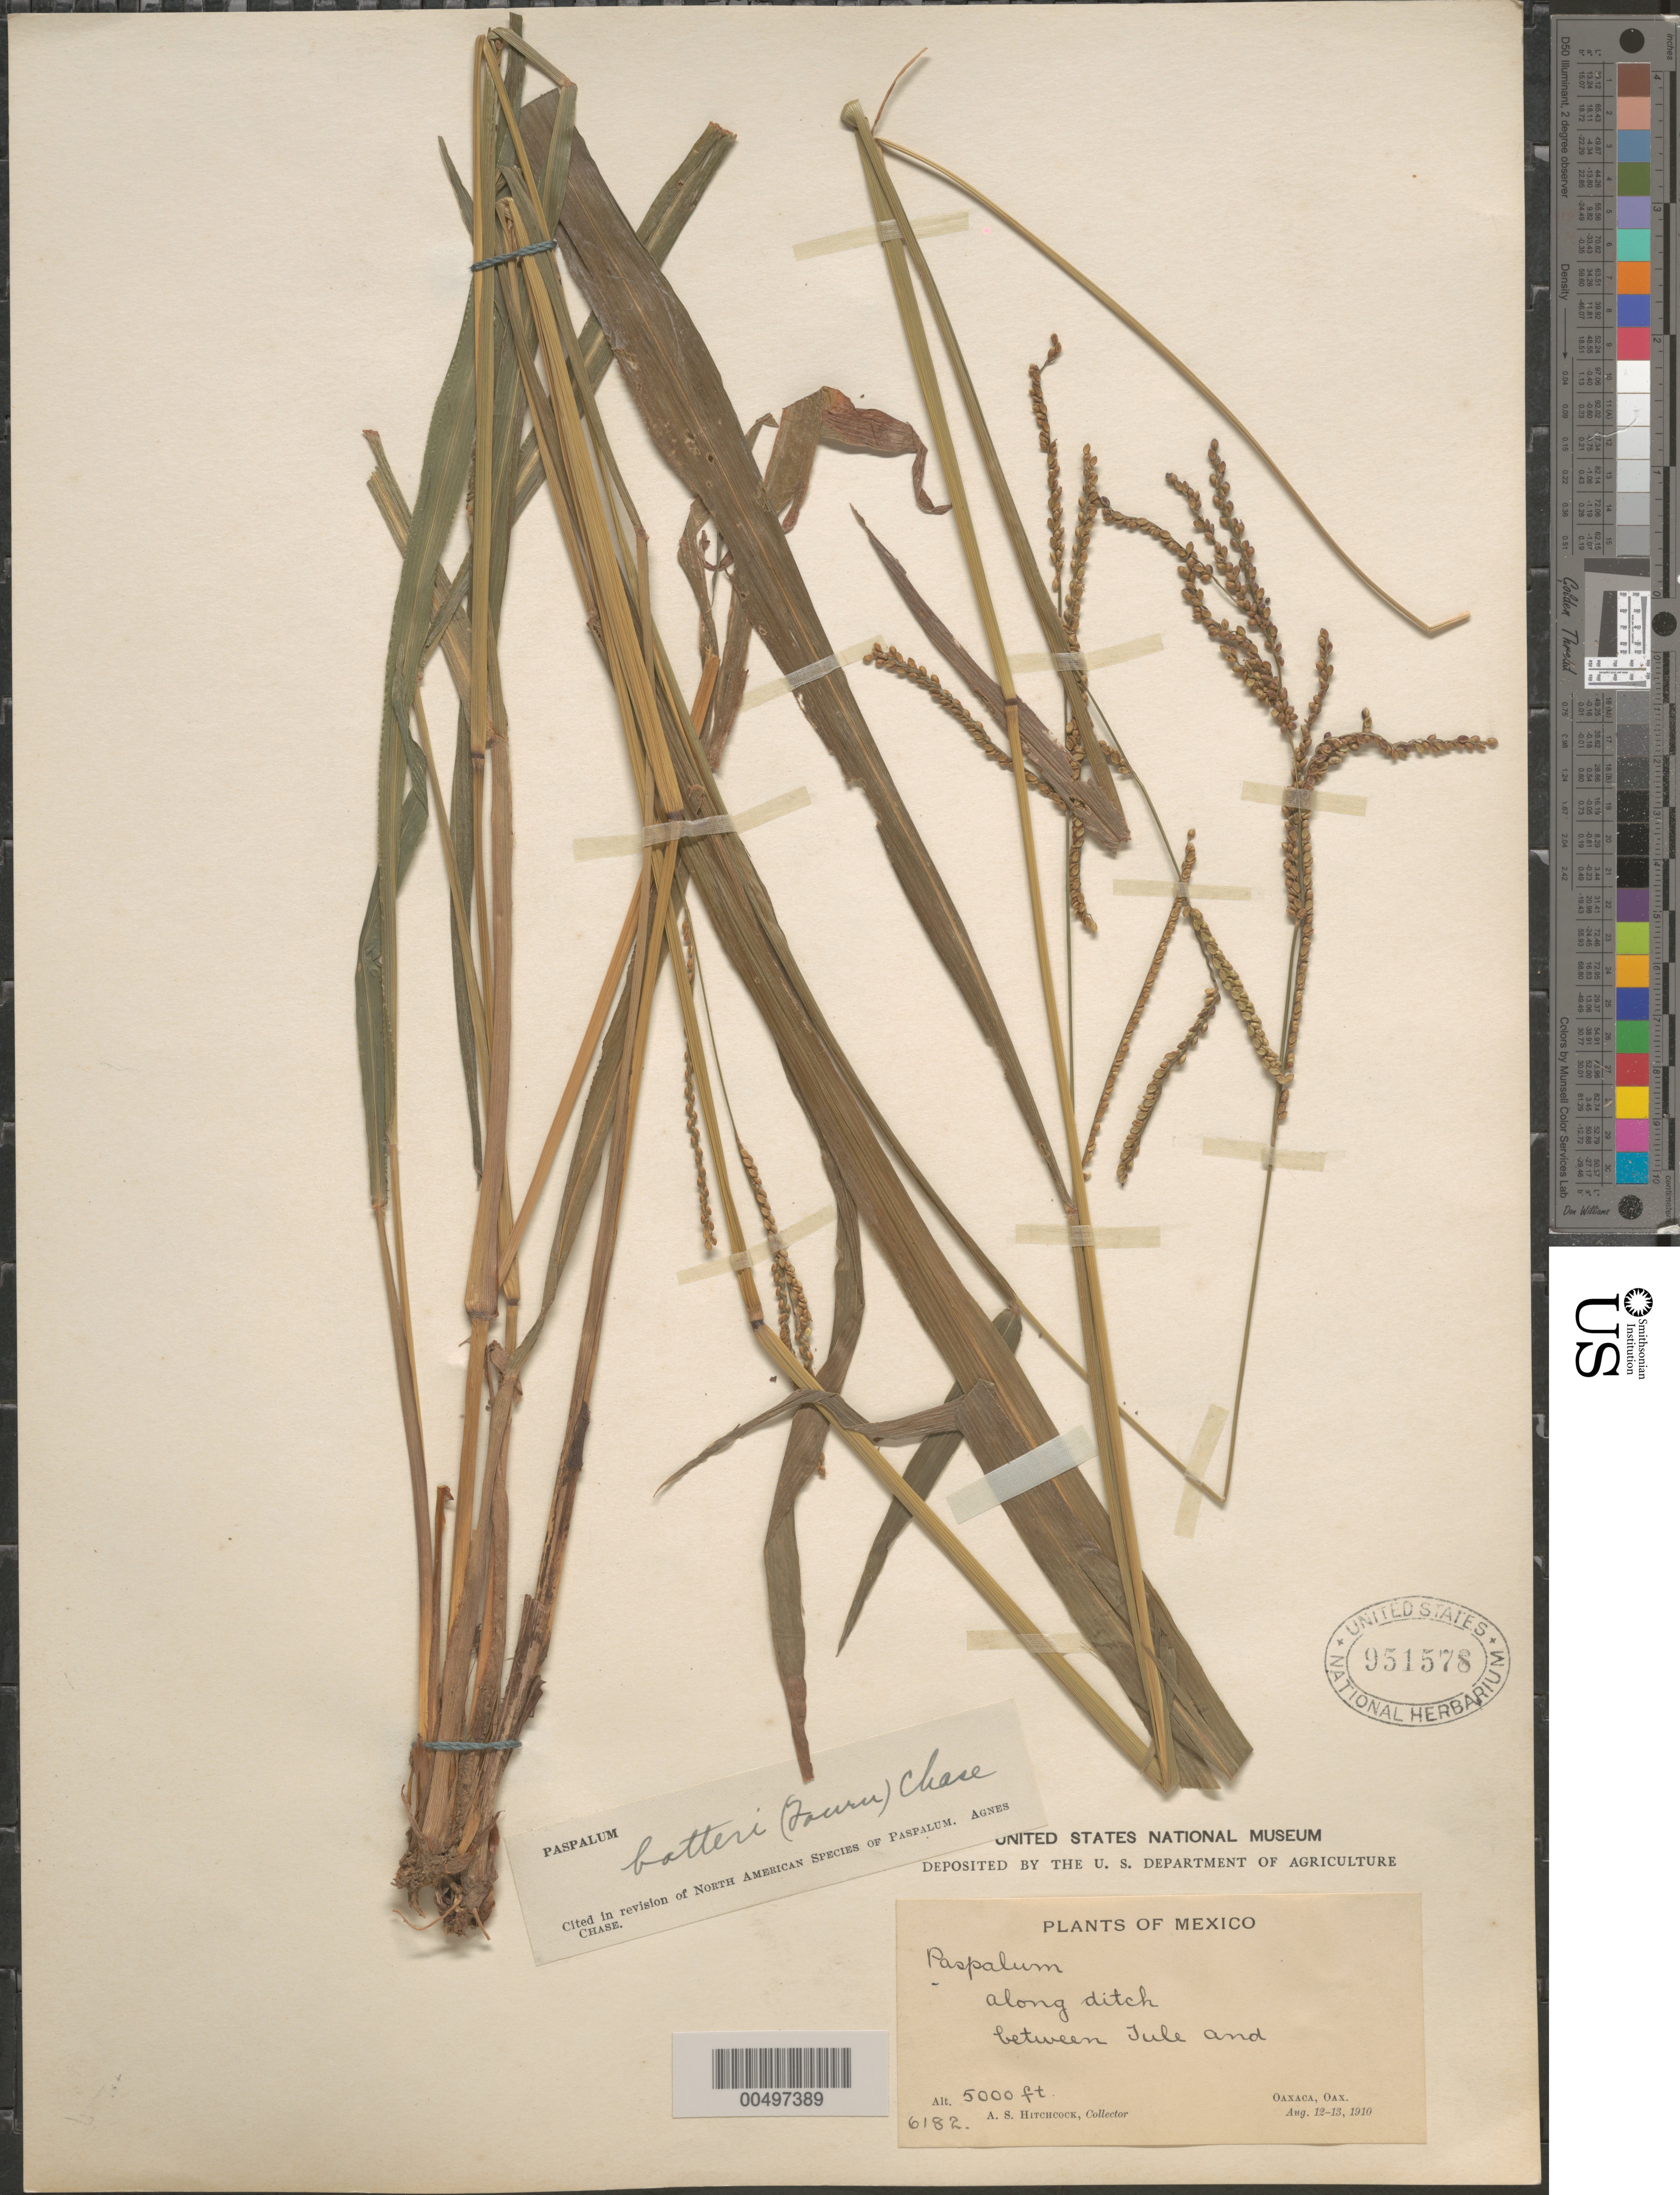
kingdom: Plantae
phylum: Tracheophyta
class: Liliopsida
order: Poales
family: Poaceae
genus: Paspalum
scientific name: Paspalum botteri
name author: (E. Fourn.) Chase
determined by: Chase, [M.] Agnes, (US)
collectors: A. S. Hitchcock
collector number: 6182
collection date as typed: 12 Aug 1910 to 13 Aug 1910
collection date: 1910-08-12/1910-08-13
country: Mexico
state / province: Oaxaca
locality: Between Tule & Oaxaca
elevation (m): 1524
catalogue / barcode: US 951578